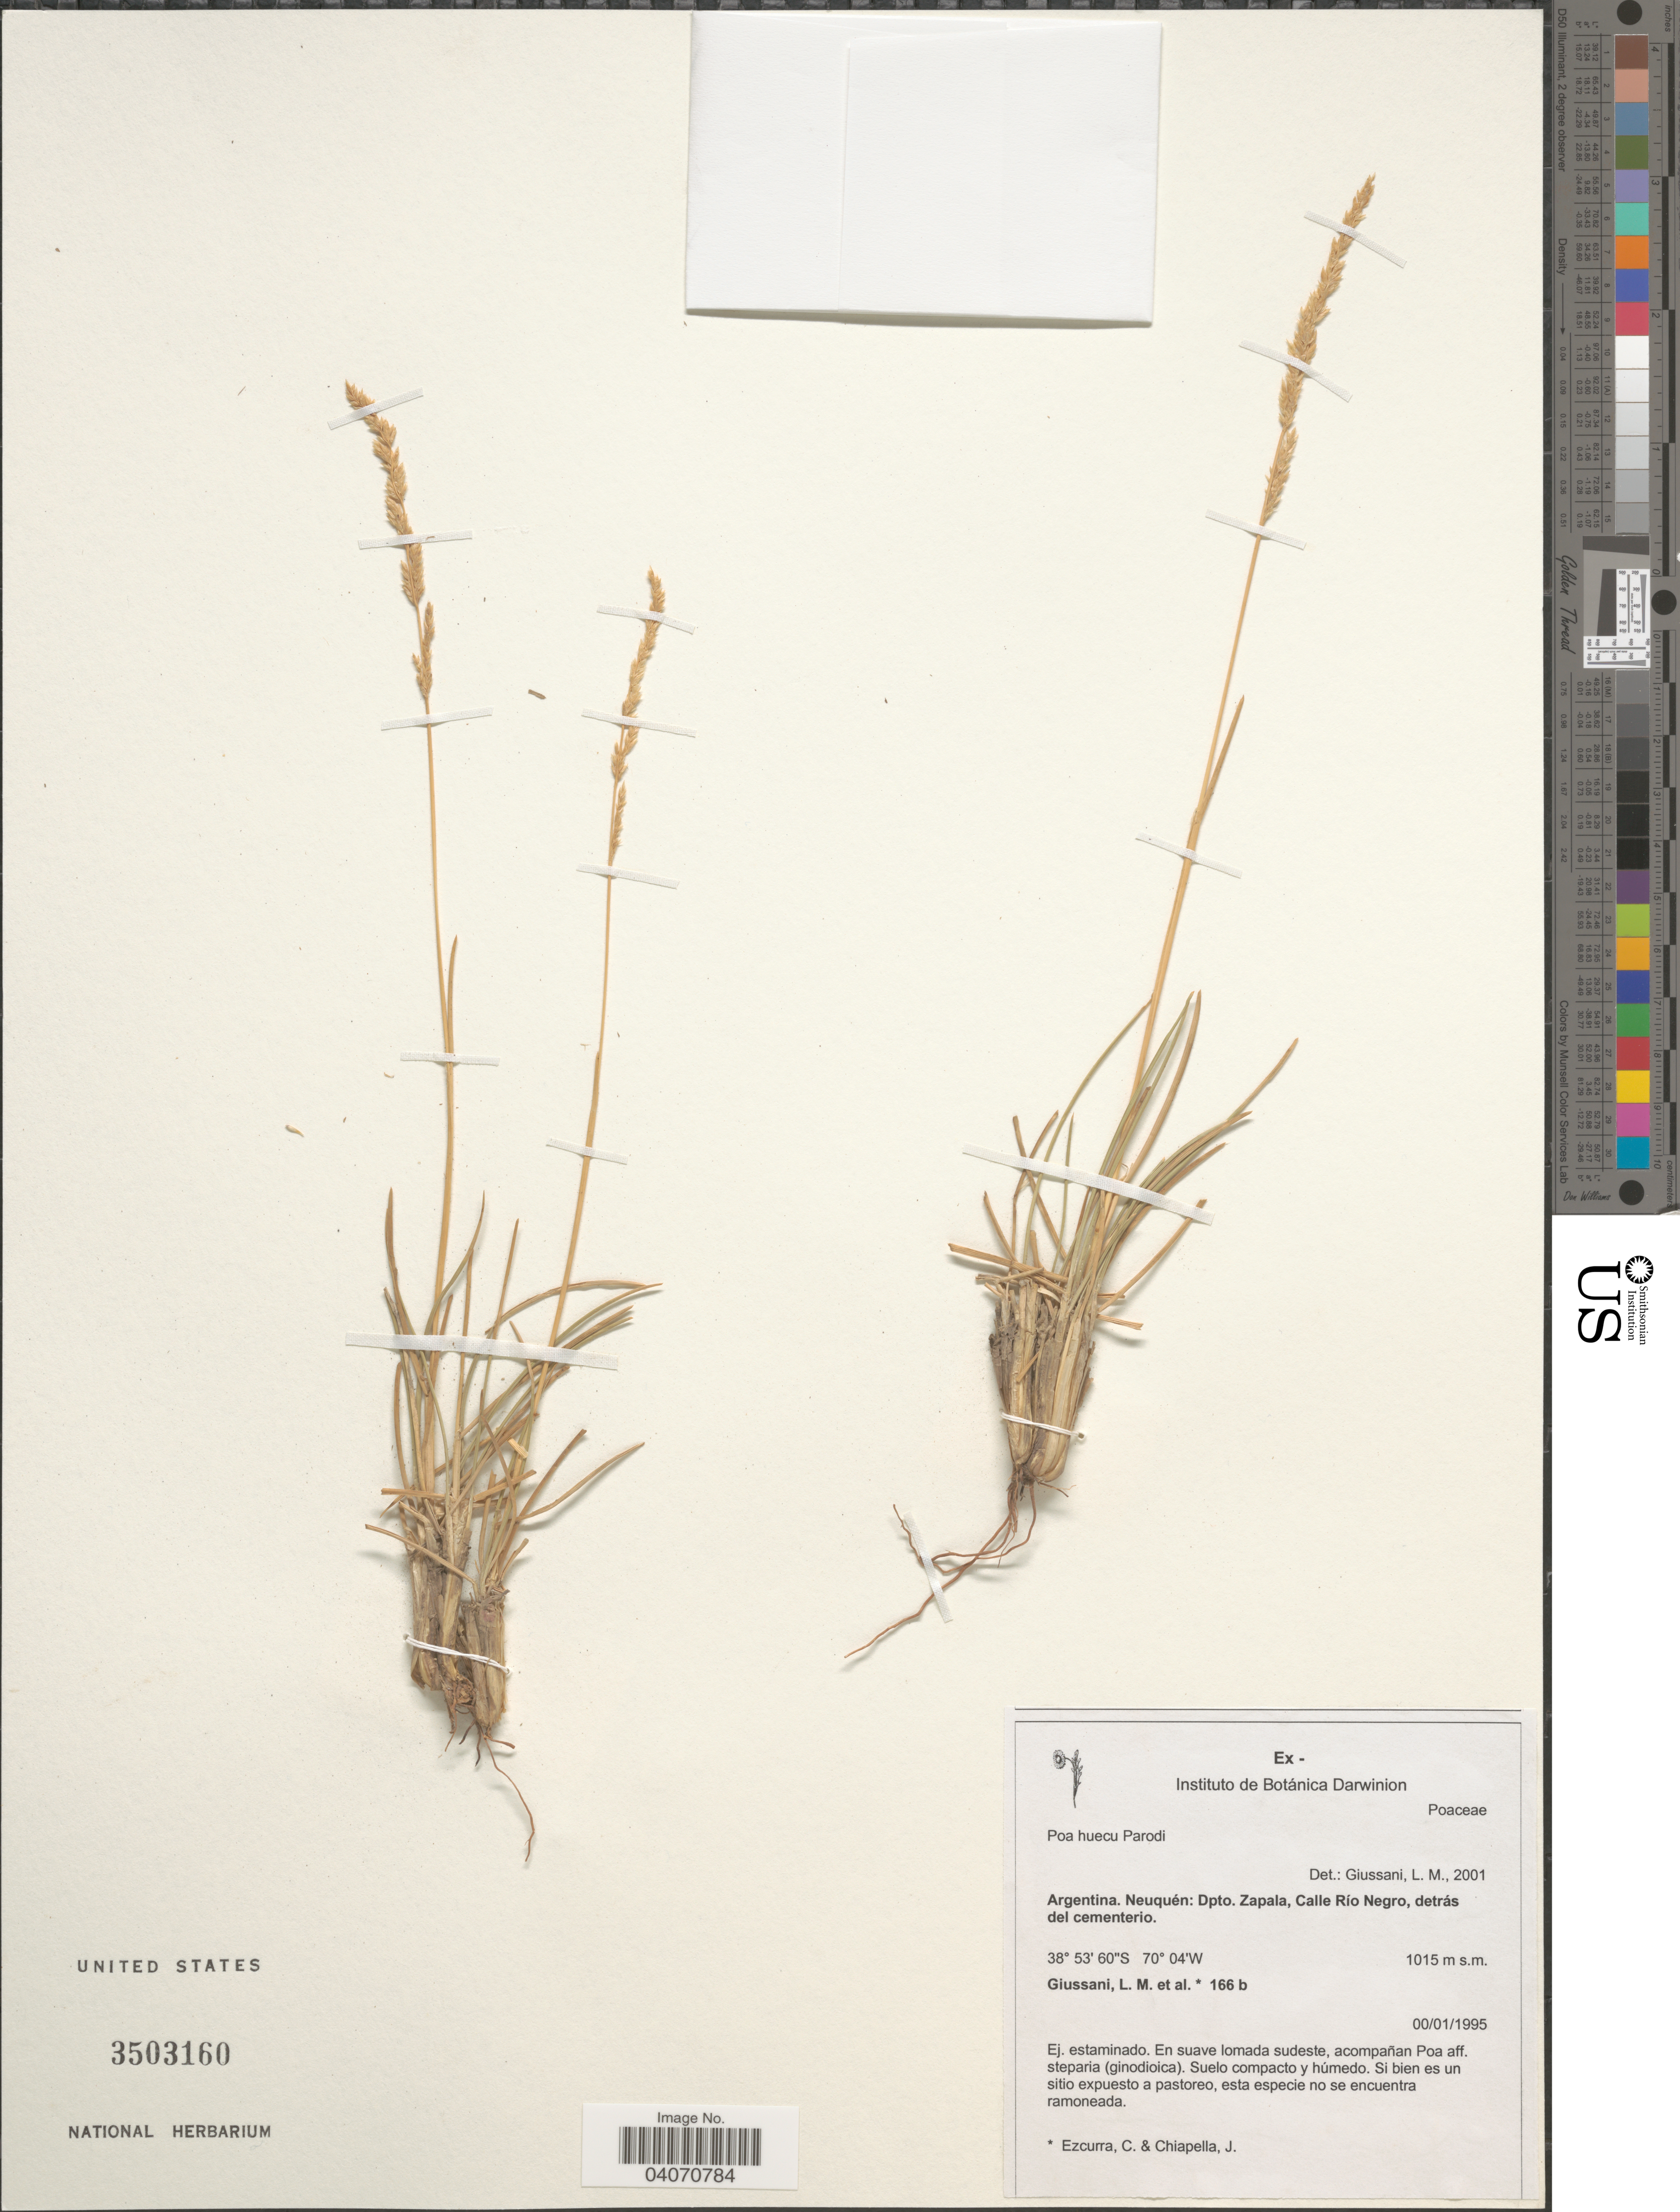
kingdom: Plantae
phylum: Tracheophyta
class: Liliopsida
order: Poales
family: Poaceae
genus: Poa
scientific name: Poa huecu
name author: Parodi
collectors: L. Giussani, C. Ezcurra & J. Chiapella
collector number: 166b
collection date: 1995-01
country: Argentina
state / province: Neuquen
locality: Dpto. Zapala, Calle Río Negro, detrás del cementerio.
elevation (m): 1015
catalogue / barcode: US 3503160